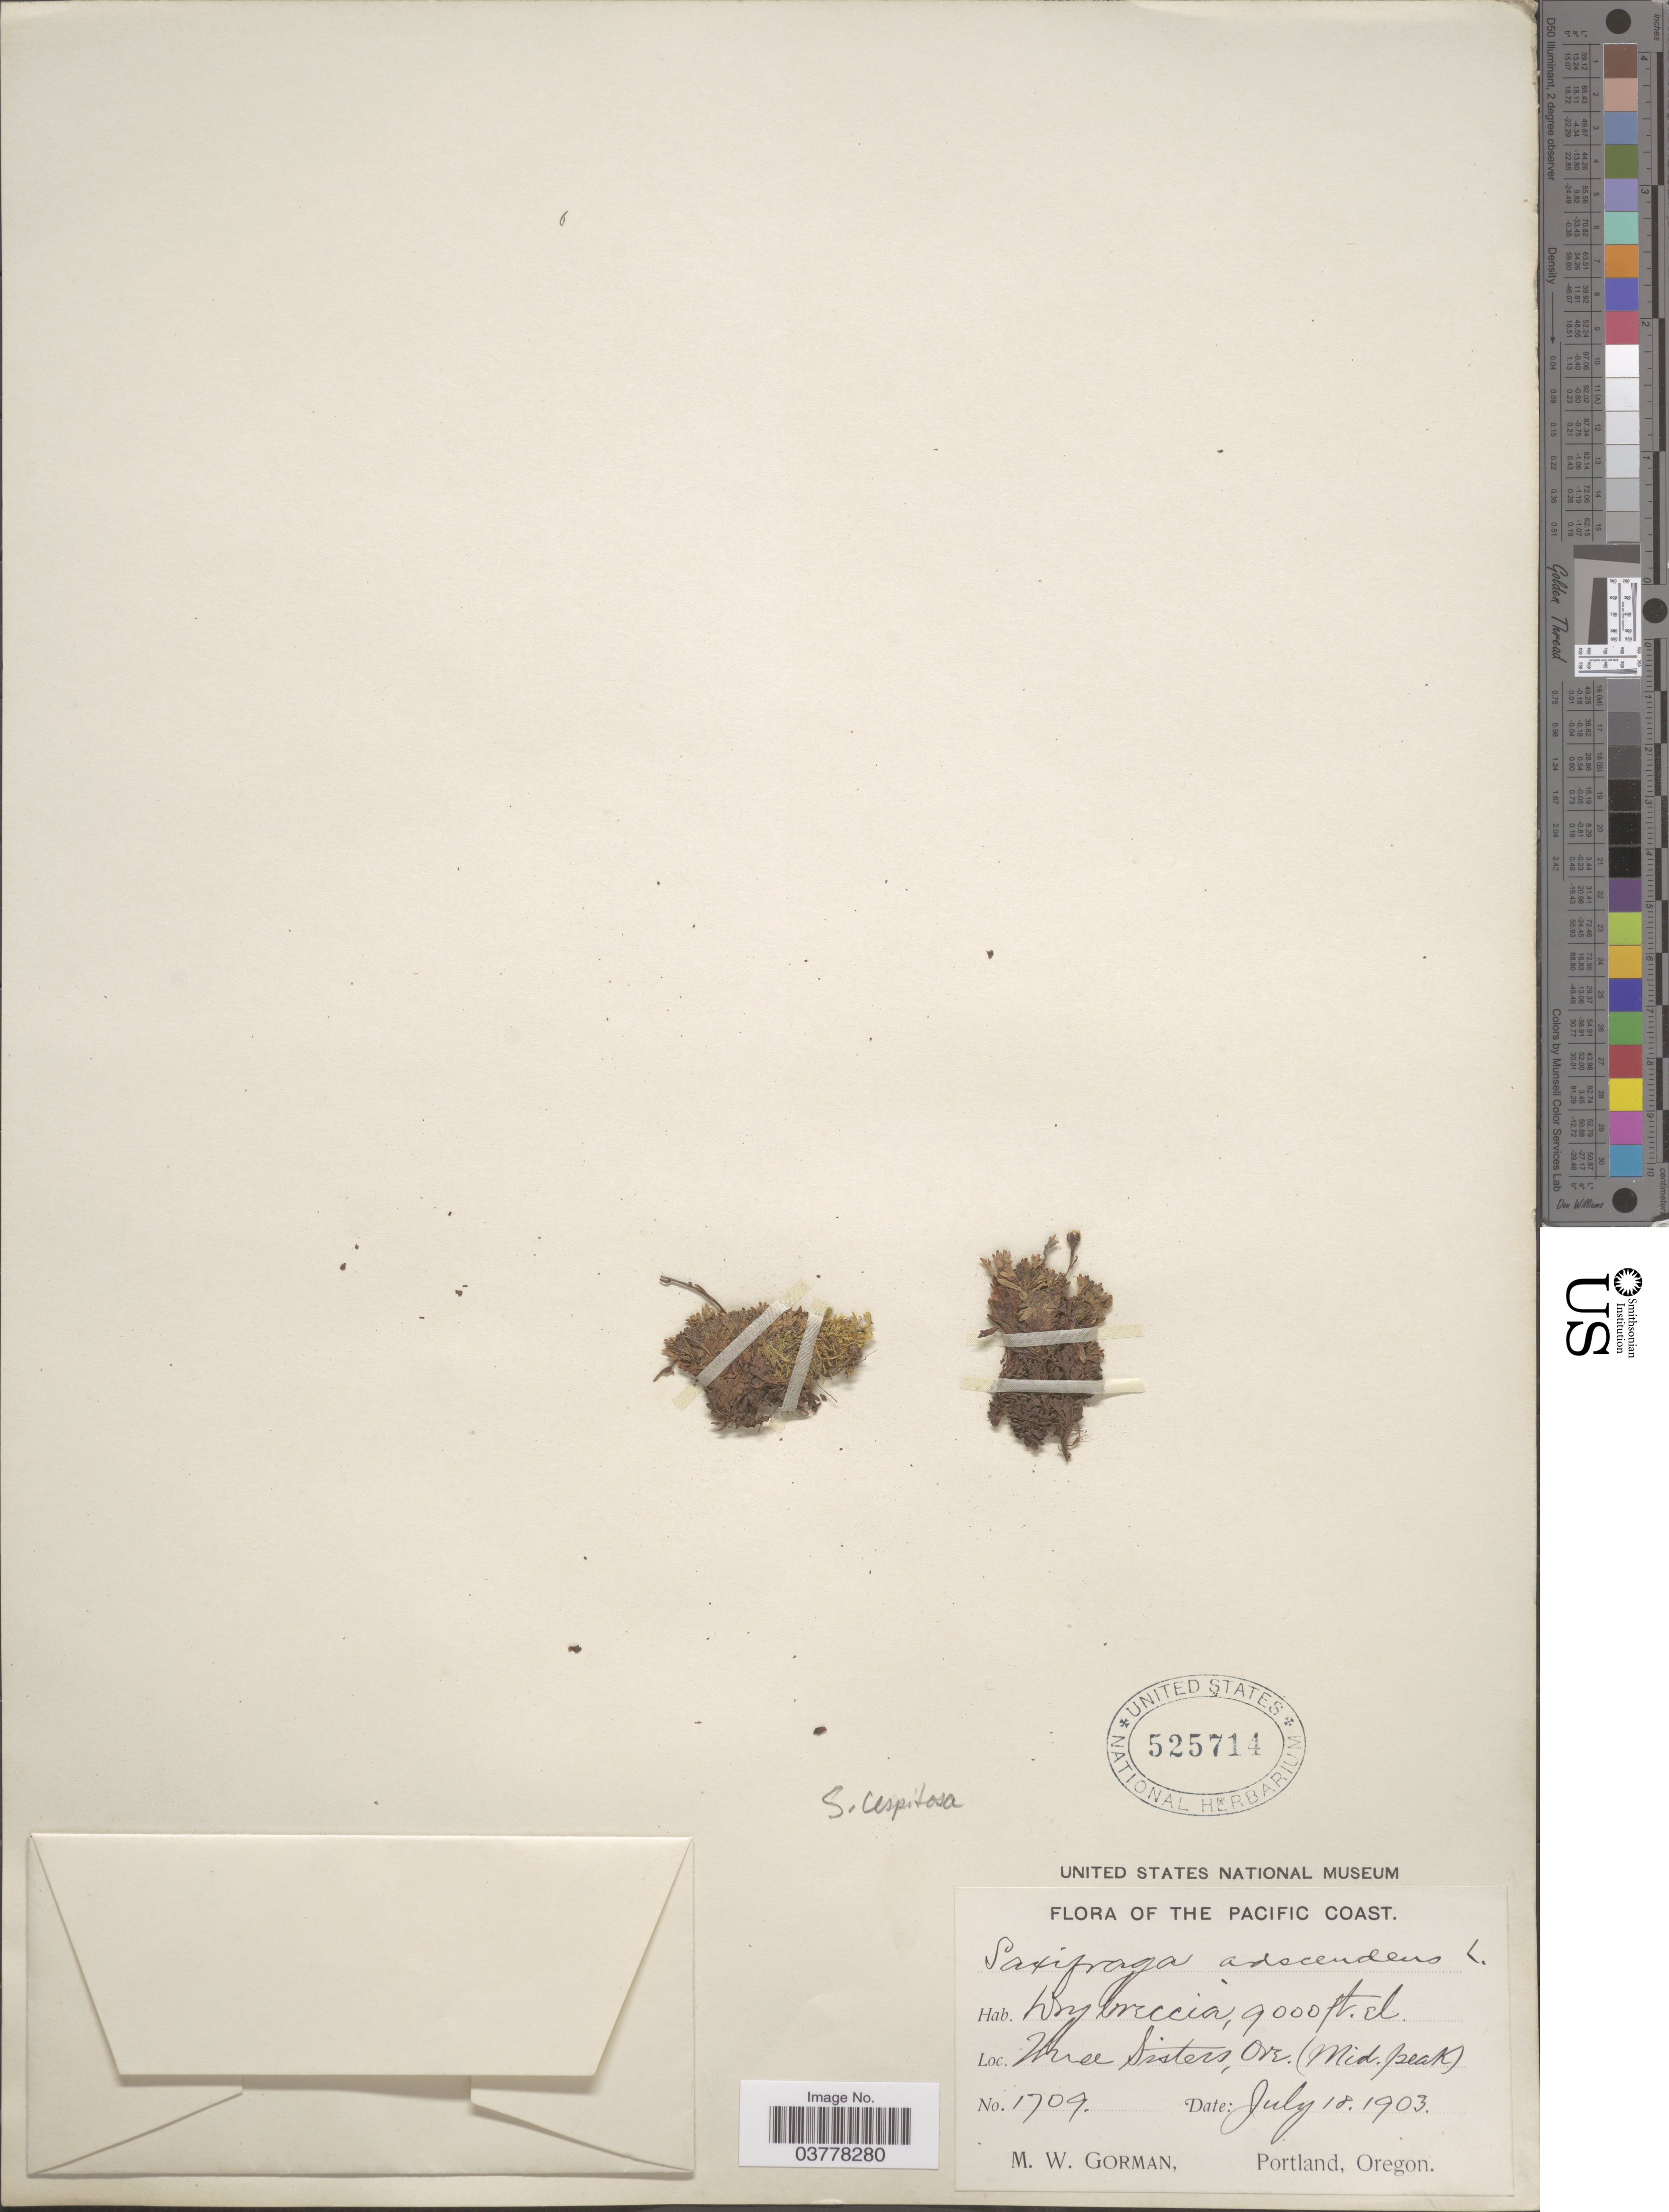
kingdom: Plantae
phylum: Tracheophyta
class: Magnoliopsida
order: Saxifragales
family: Saxifragaceae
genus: Saxifraga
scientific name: Saxifraga caespitosa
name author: L.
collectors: M. W. Gorman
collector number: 1709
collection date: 1903-07-18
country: United States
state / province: Oregon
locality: The Pacific Coast. Three Sisters (Mid. Peak).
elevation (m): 2743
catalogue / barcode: US 525714